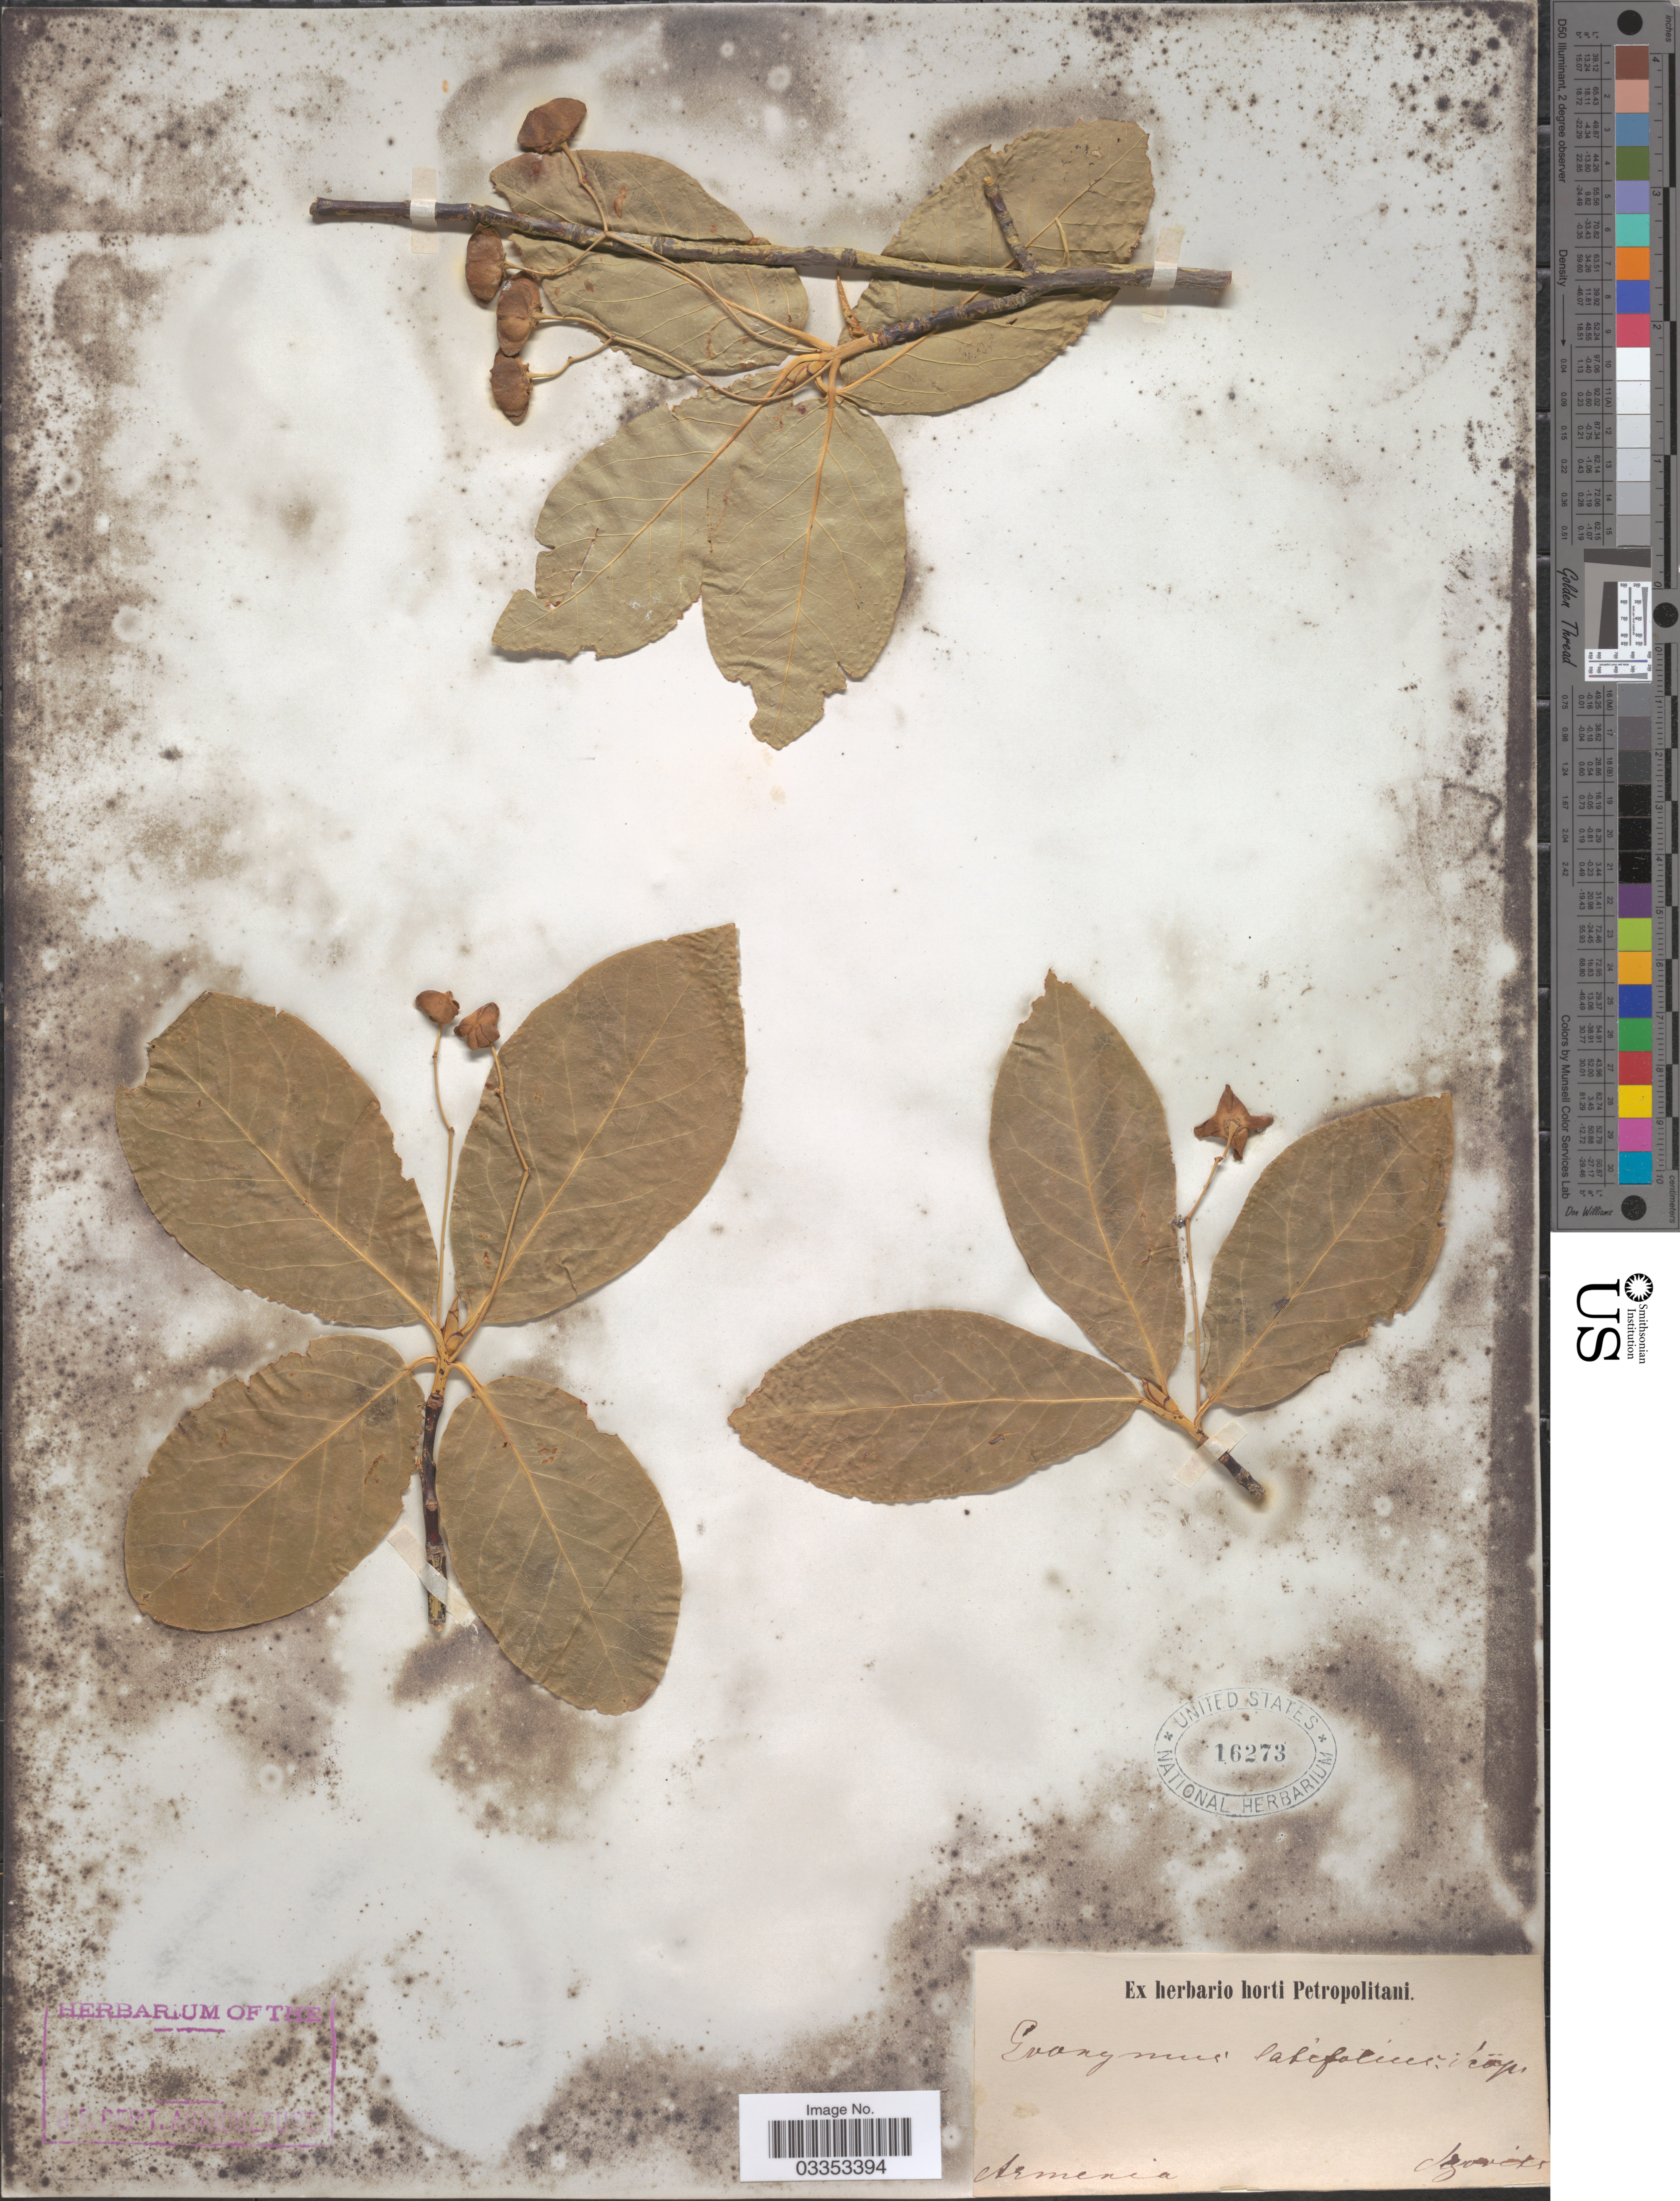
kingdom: Plantae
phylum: Tracheophyta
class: Magnoliopsida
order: Celastrales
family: Celastraceae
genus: Euonymus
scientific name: Euonymus latifolius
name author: (L.) Mill.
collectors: Szovits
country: Armenia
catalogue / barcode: US 16273